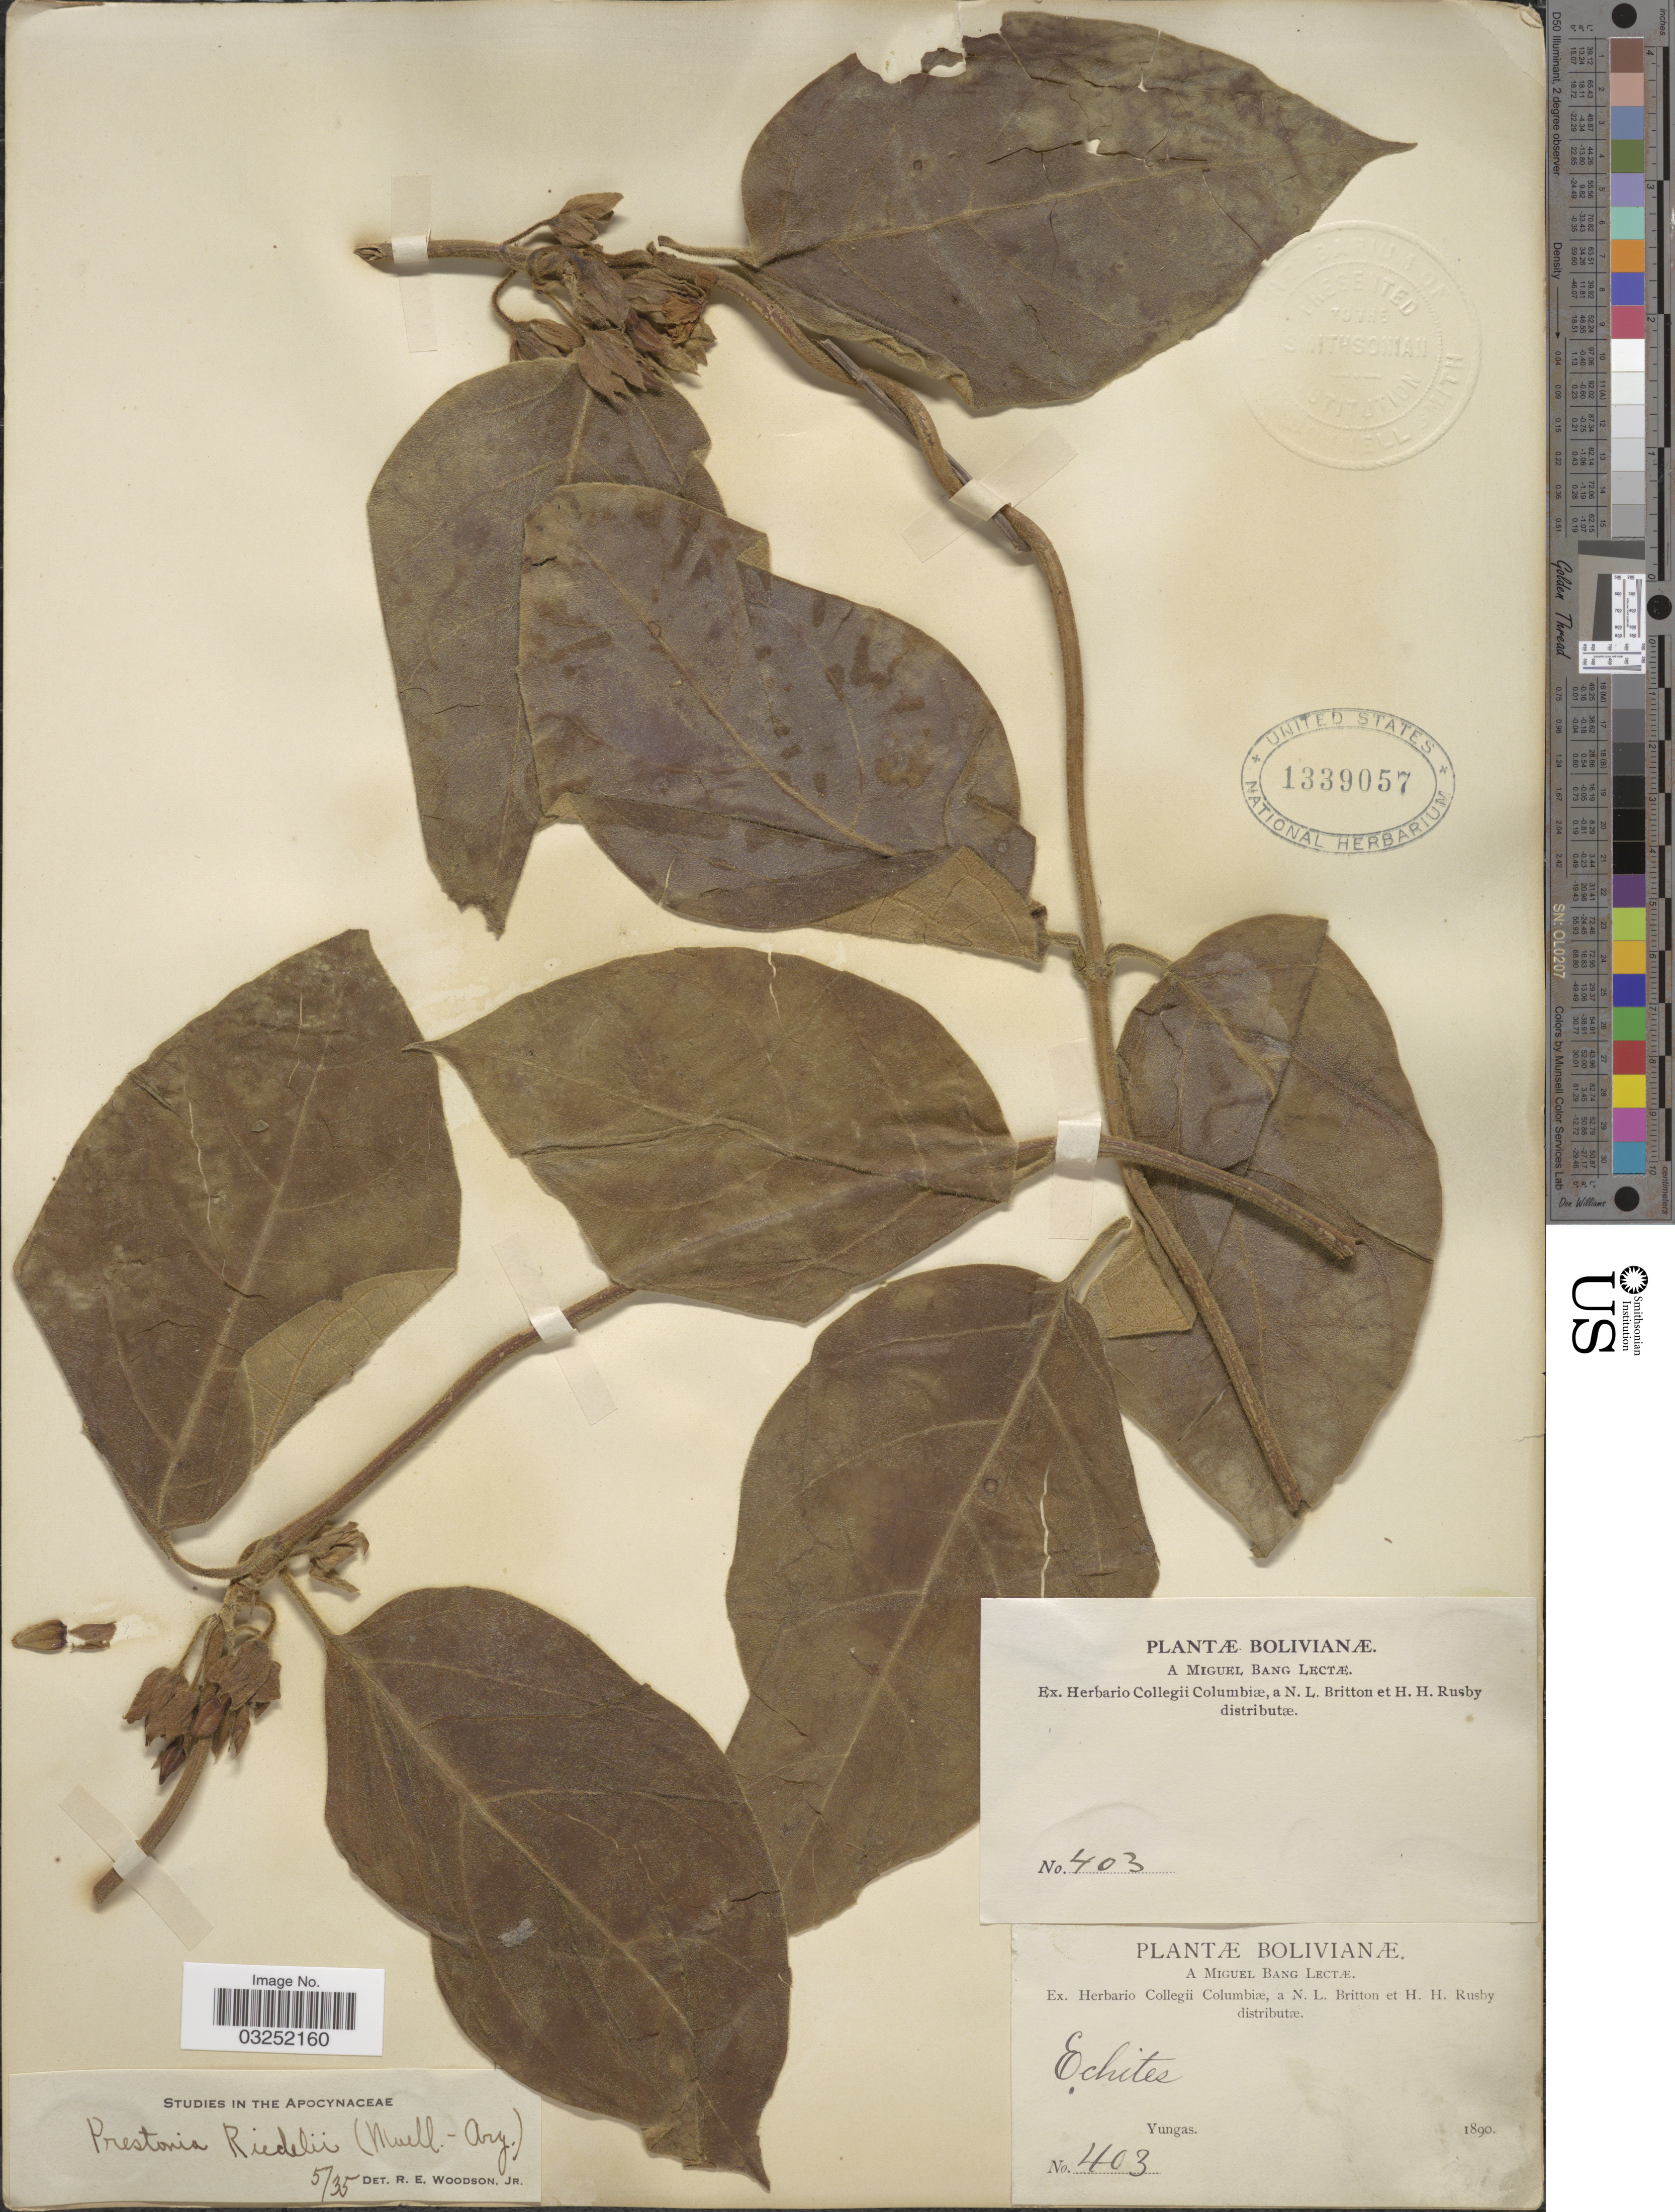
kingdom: Plantae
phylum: Tracheophyta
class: Magnoliopsida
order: Gentianales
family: Apocynaceae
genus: Prestonia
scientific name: Prestonia riedelii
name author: (Müll. Arg.) Markgr.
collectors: M. Bang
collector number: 403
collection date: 1890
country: Bolivia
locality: Yungas.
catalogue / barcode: US 1339057